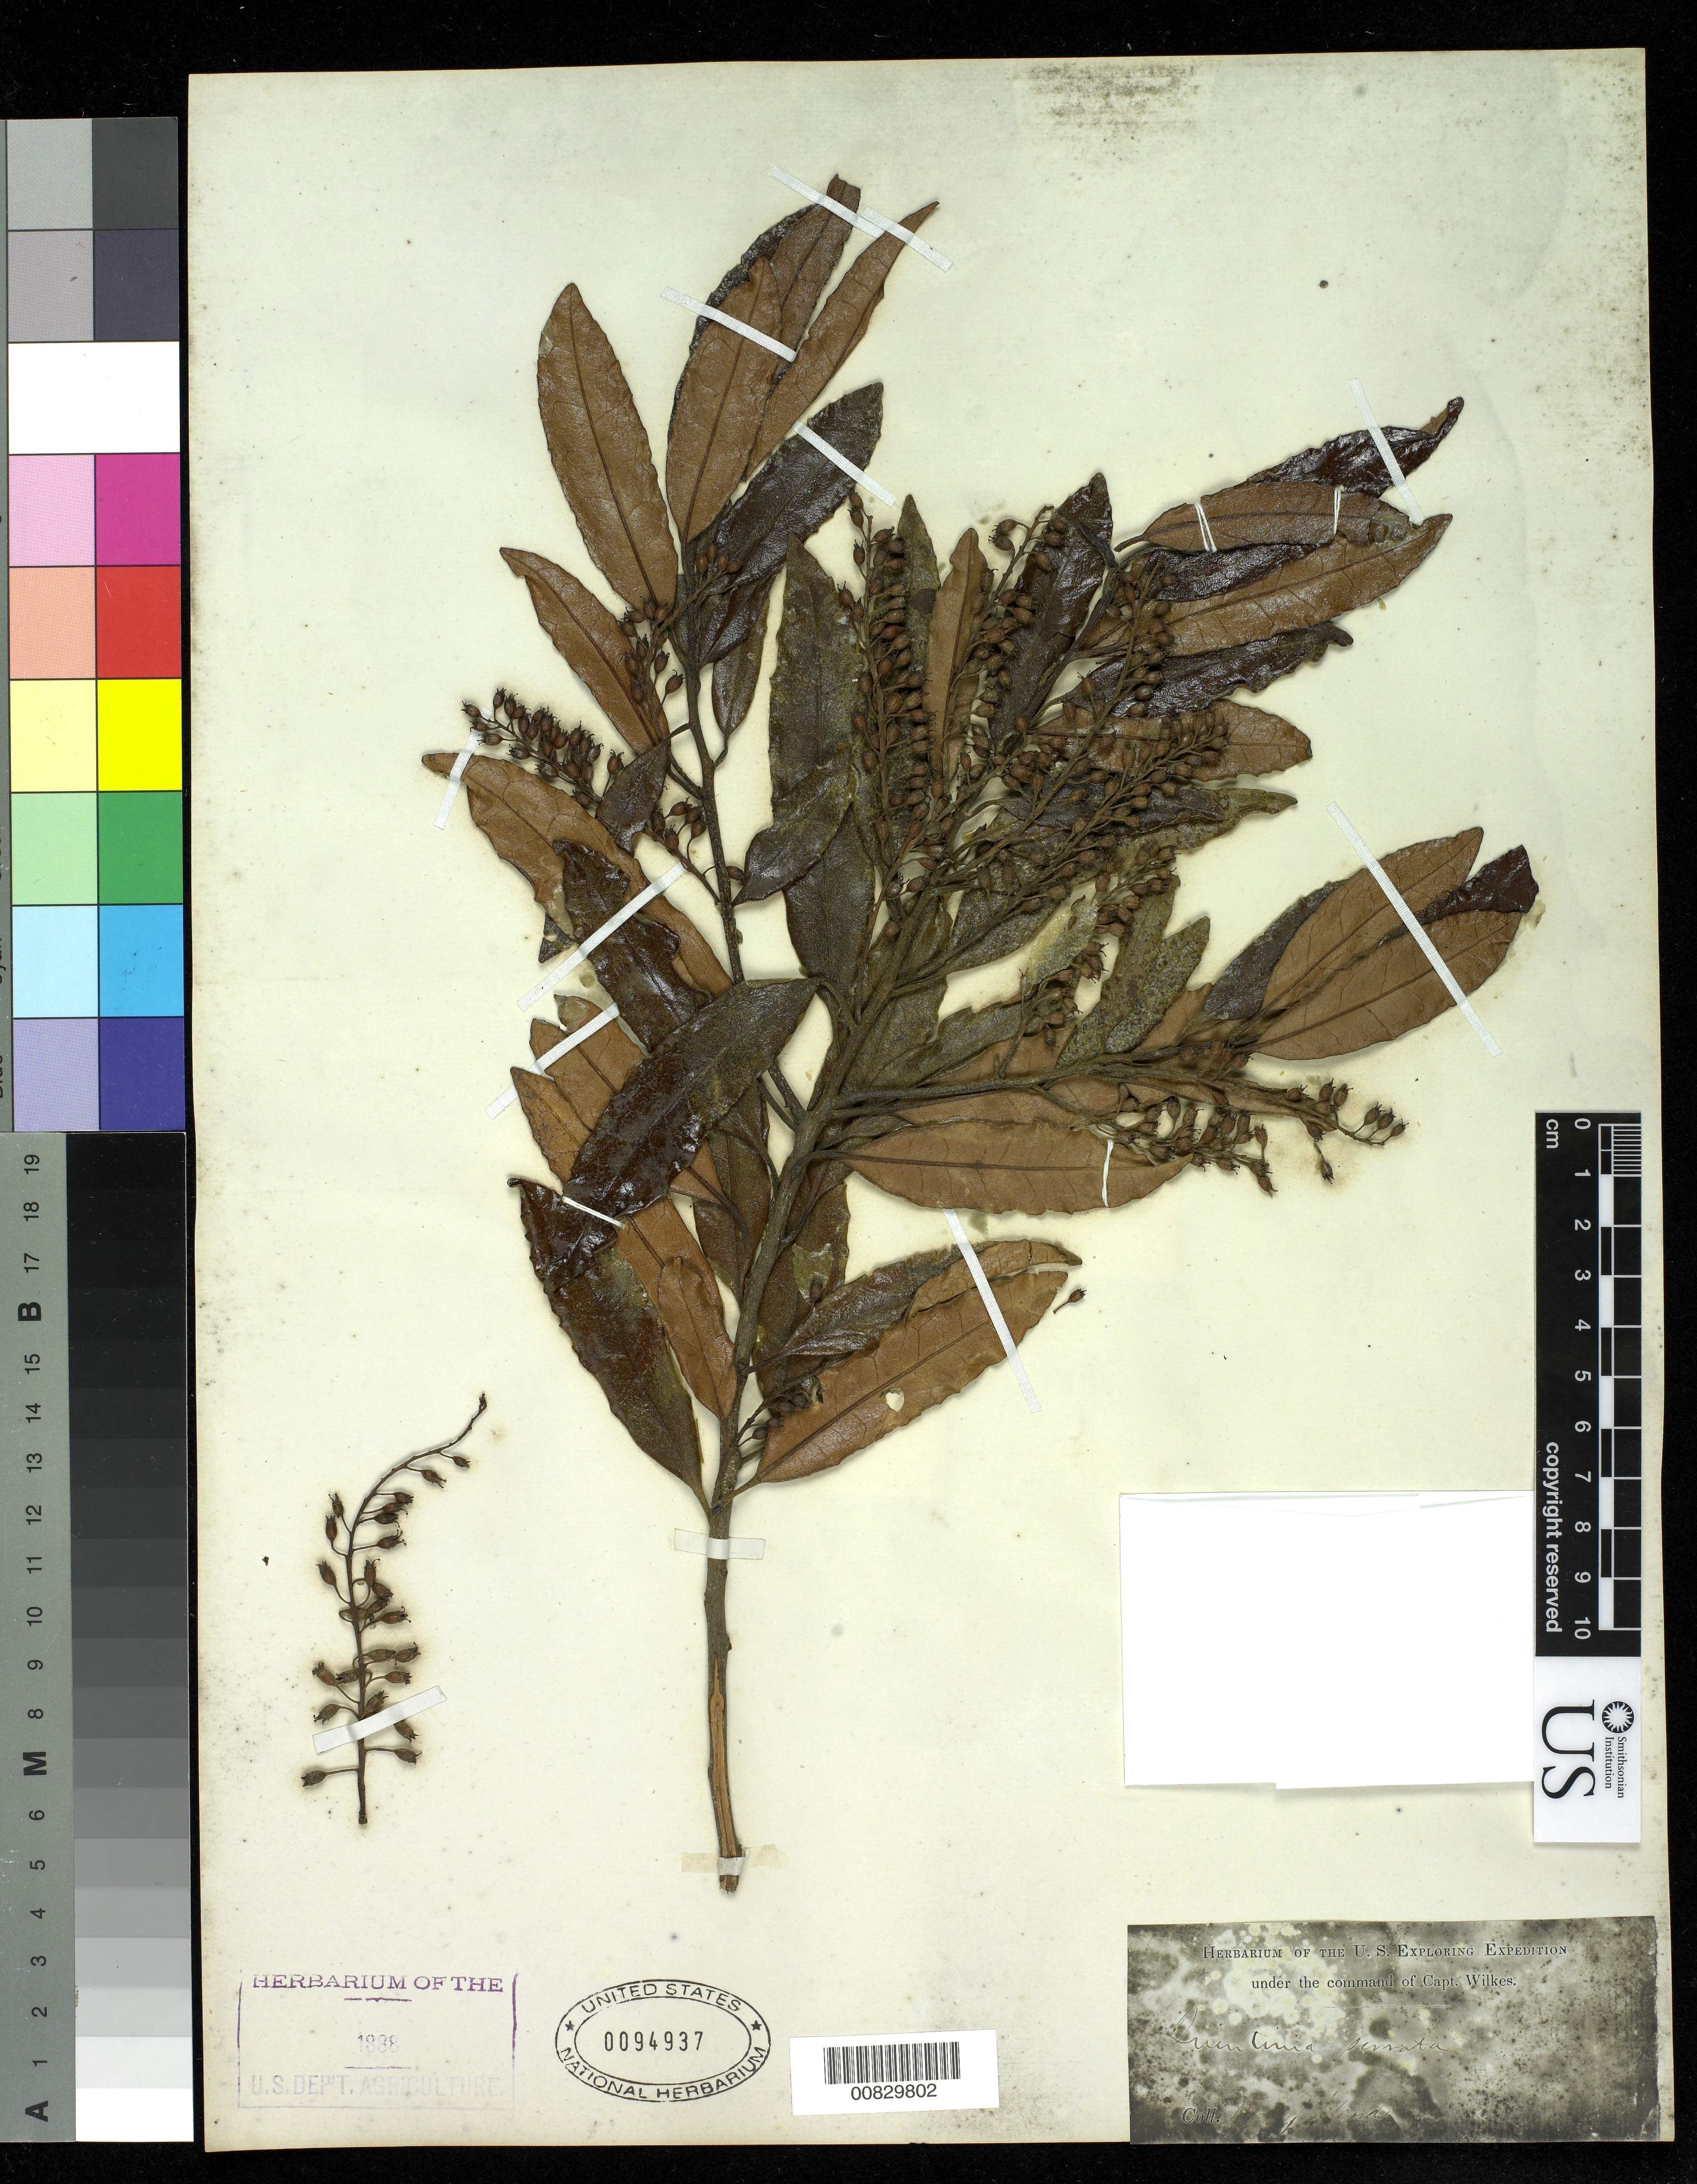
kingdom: Plantae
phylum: Tracheophyta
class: Magnoliopsida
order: Paracryphiales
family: Paracryphiaceae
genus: Quintinia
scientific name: Quintinia serrata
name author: A. Cunn.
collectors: Wilkes Explor. Exped.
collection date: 1838/1842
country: New Zealand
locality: Bay of Islands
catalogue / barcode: US 94937